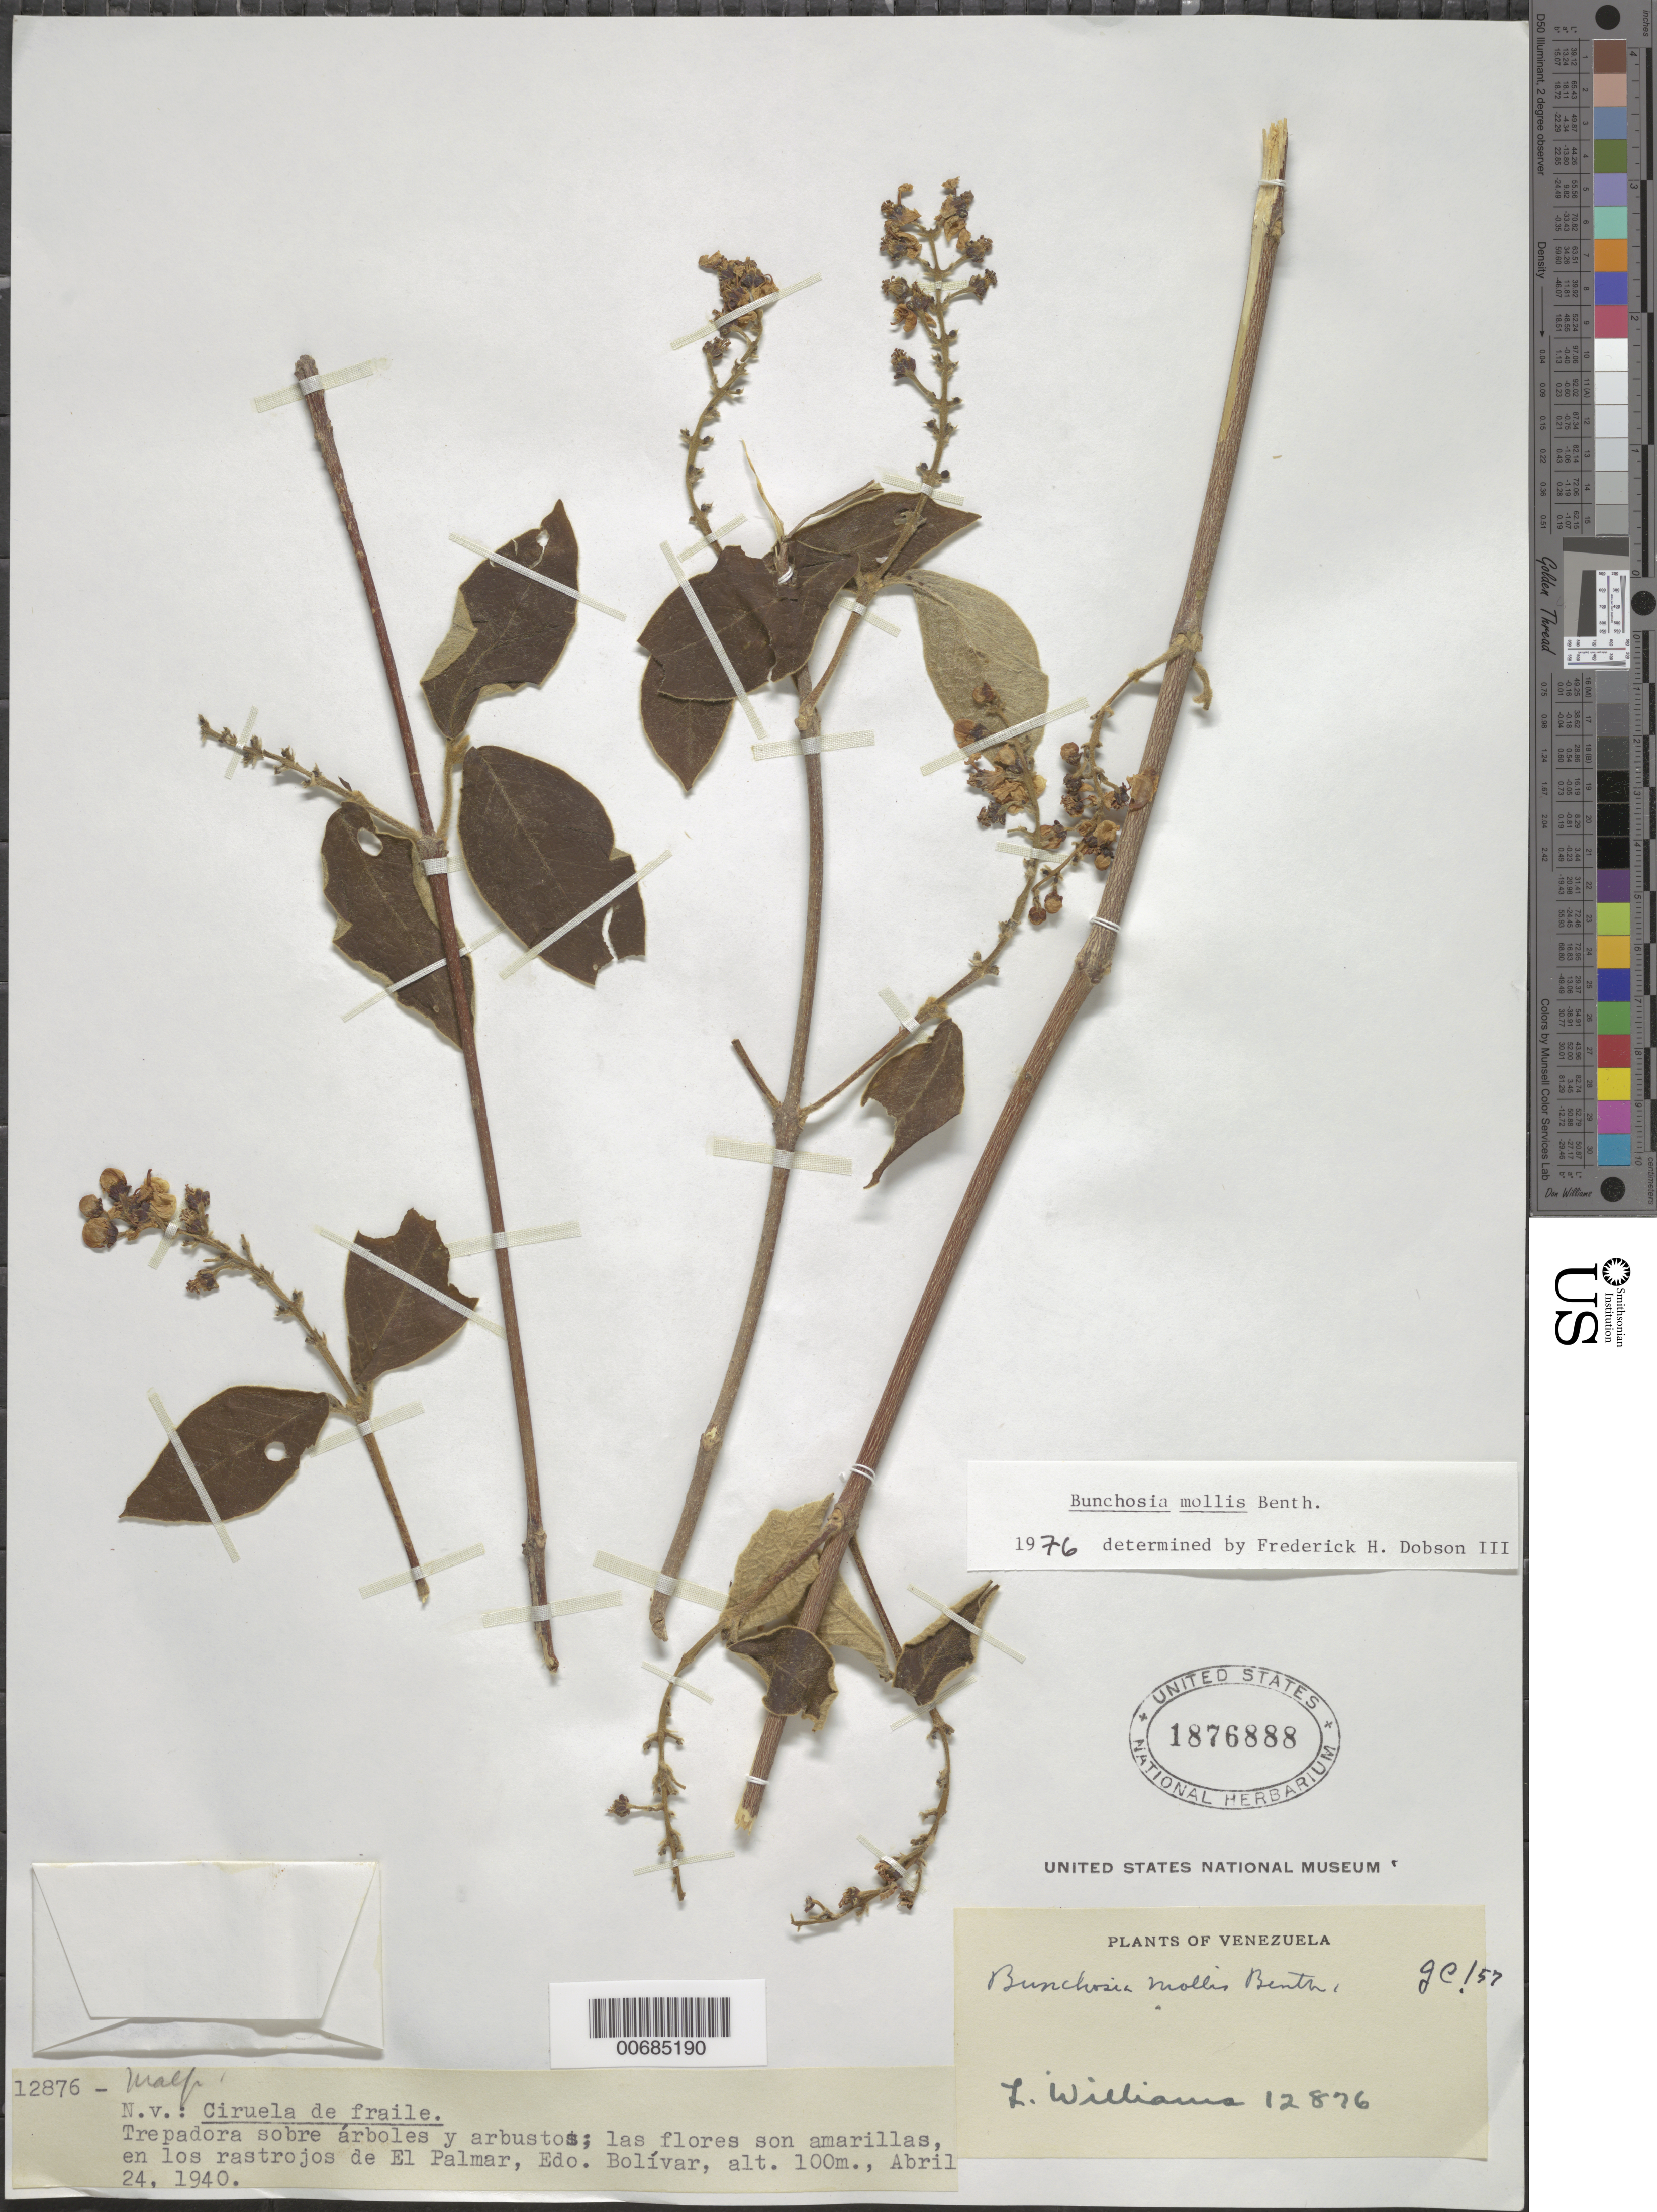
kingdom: Plantae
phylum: Tracheophyta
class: Magnoliopsida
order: Malpighiales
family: Malpighiaceae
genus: Bunchosia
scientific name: Bunchosia mollis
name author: Benth.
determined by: Dobson, Frederick H.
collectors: Ll. Williams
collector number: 12876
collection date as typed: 24-Apr-40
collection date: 1940-04-24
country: Venezuela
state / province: Bolívar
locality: El Palmar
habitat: Rastrojos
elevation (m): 100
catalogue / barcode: US 1876888